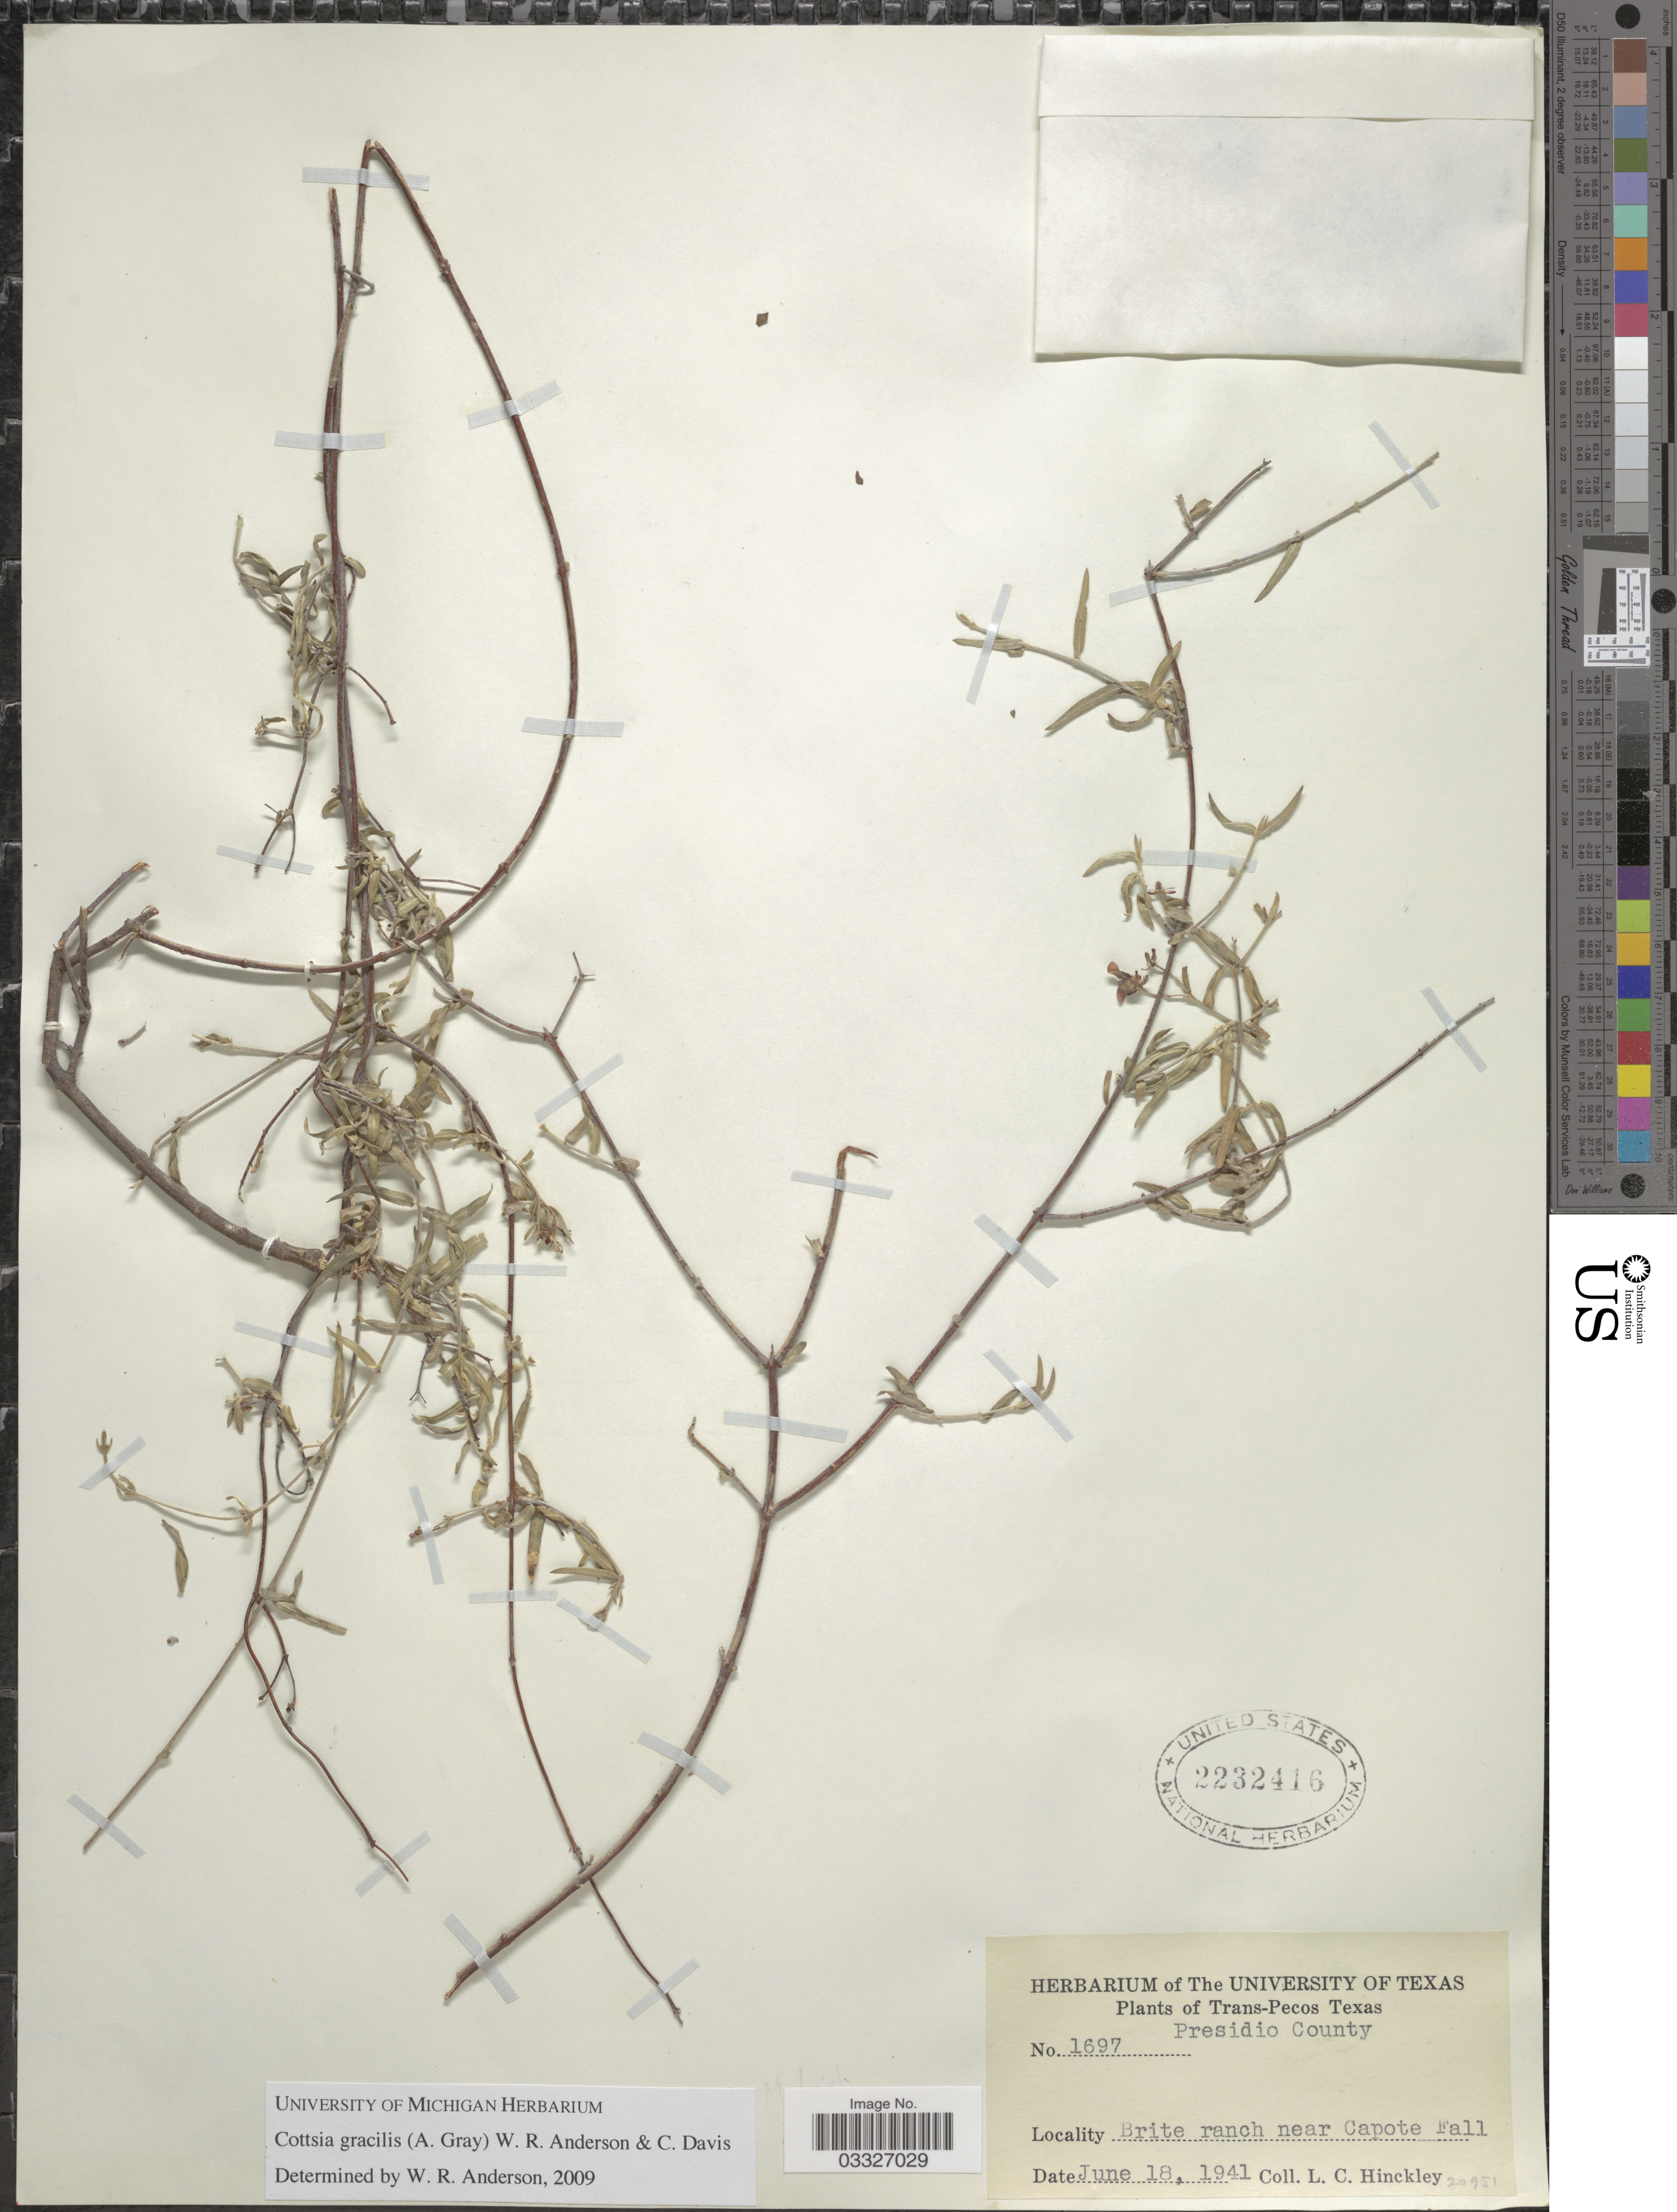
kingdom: Plantae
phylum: Tracheophyta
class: Magnoliopsida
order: Malpighiales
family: Malpighiaceae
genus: Cottsia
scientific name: Cottsia gracilis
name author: (A. Gray) W.R. Anderson & C. Davis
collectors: L. Hinckley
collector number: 1697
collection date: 1941-06-18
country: United States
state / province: Texas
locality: Trans-Pecos Texas. Presidio County. Brite ranch near Capote Fall.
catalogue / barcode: US 2232416